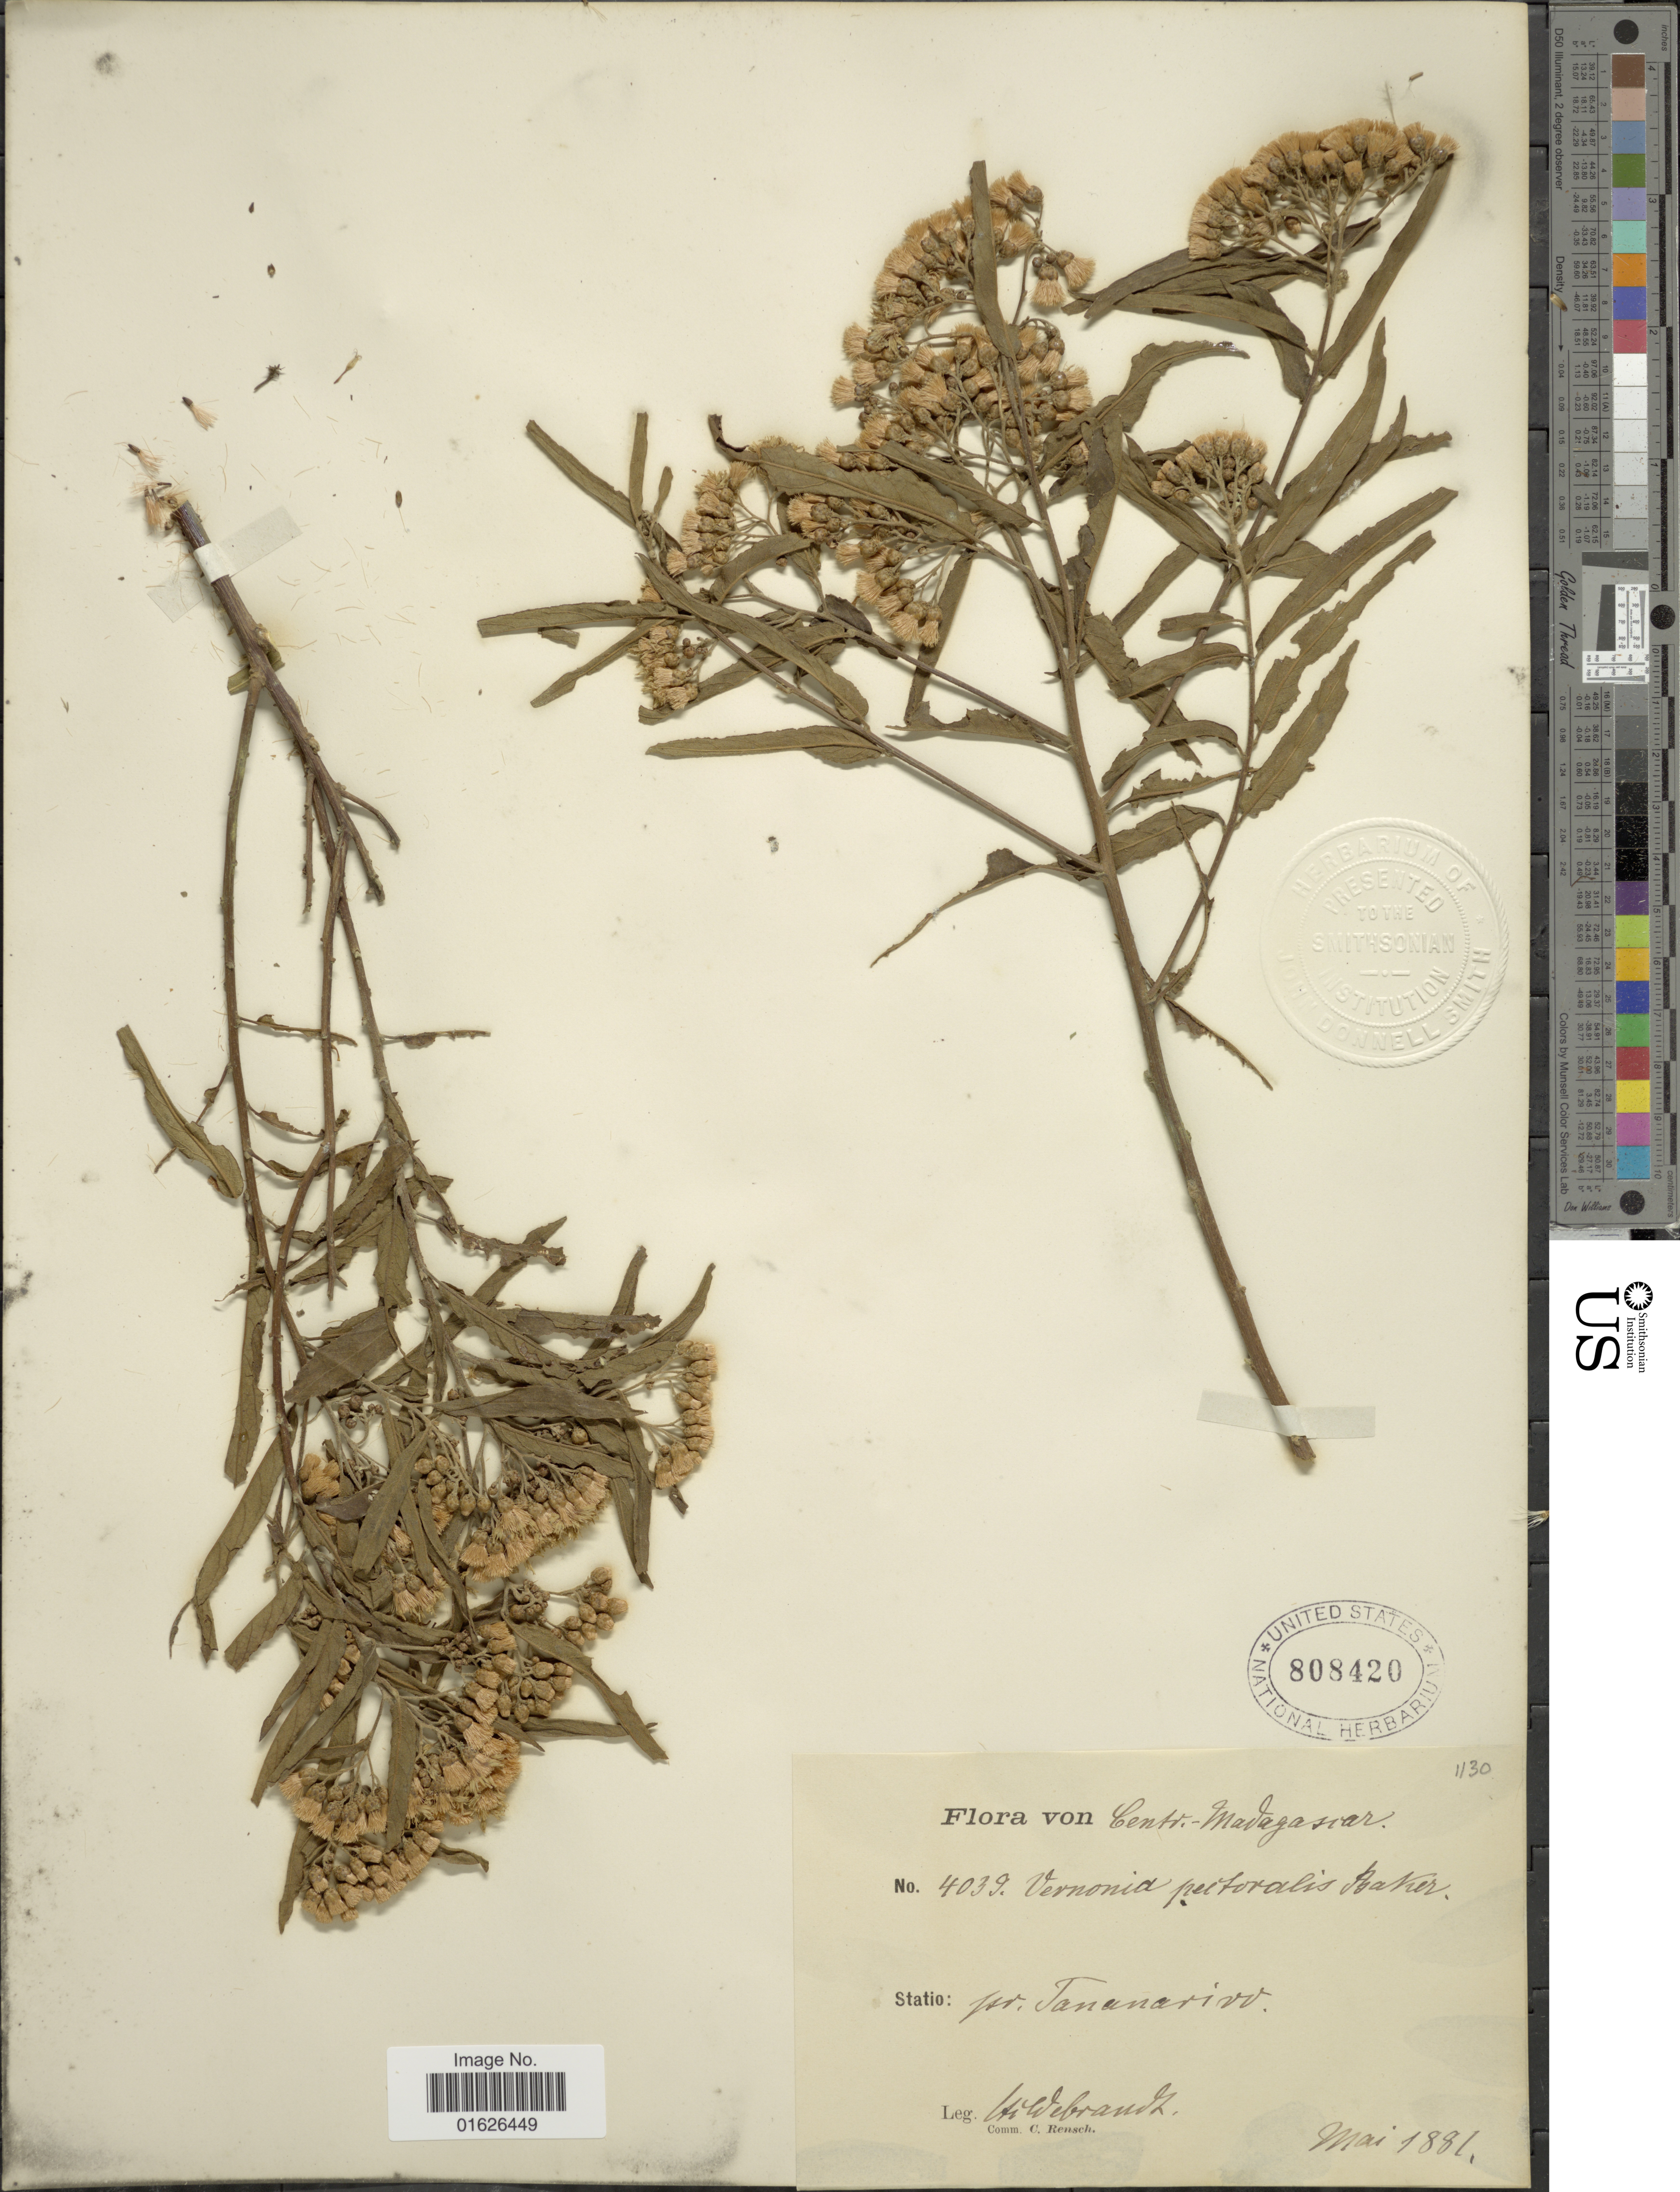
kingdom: Plantae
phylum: Tracheophyta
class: Magnoliopsida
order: Asterales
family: Asteraceae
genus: Gymnanthemum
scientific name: Gymnanthemum pectorale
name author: (Baker) H. Rob.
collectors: J. Hildebrandt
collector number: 4039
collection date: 1881-05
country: Madagascar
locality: Central - Madagascar, Prov Tananaivo.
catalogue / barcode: US 808420